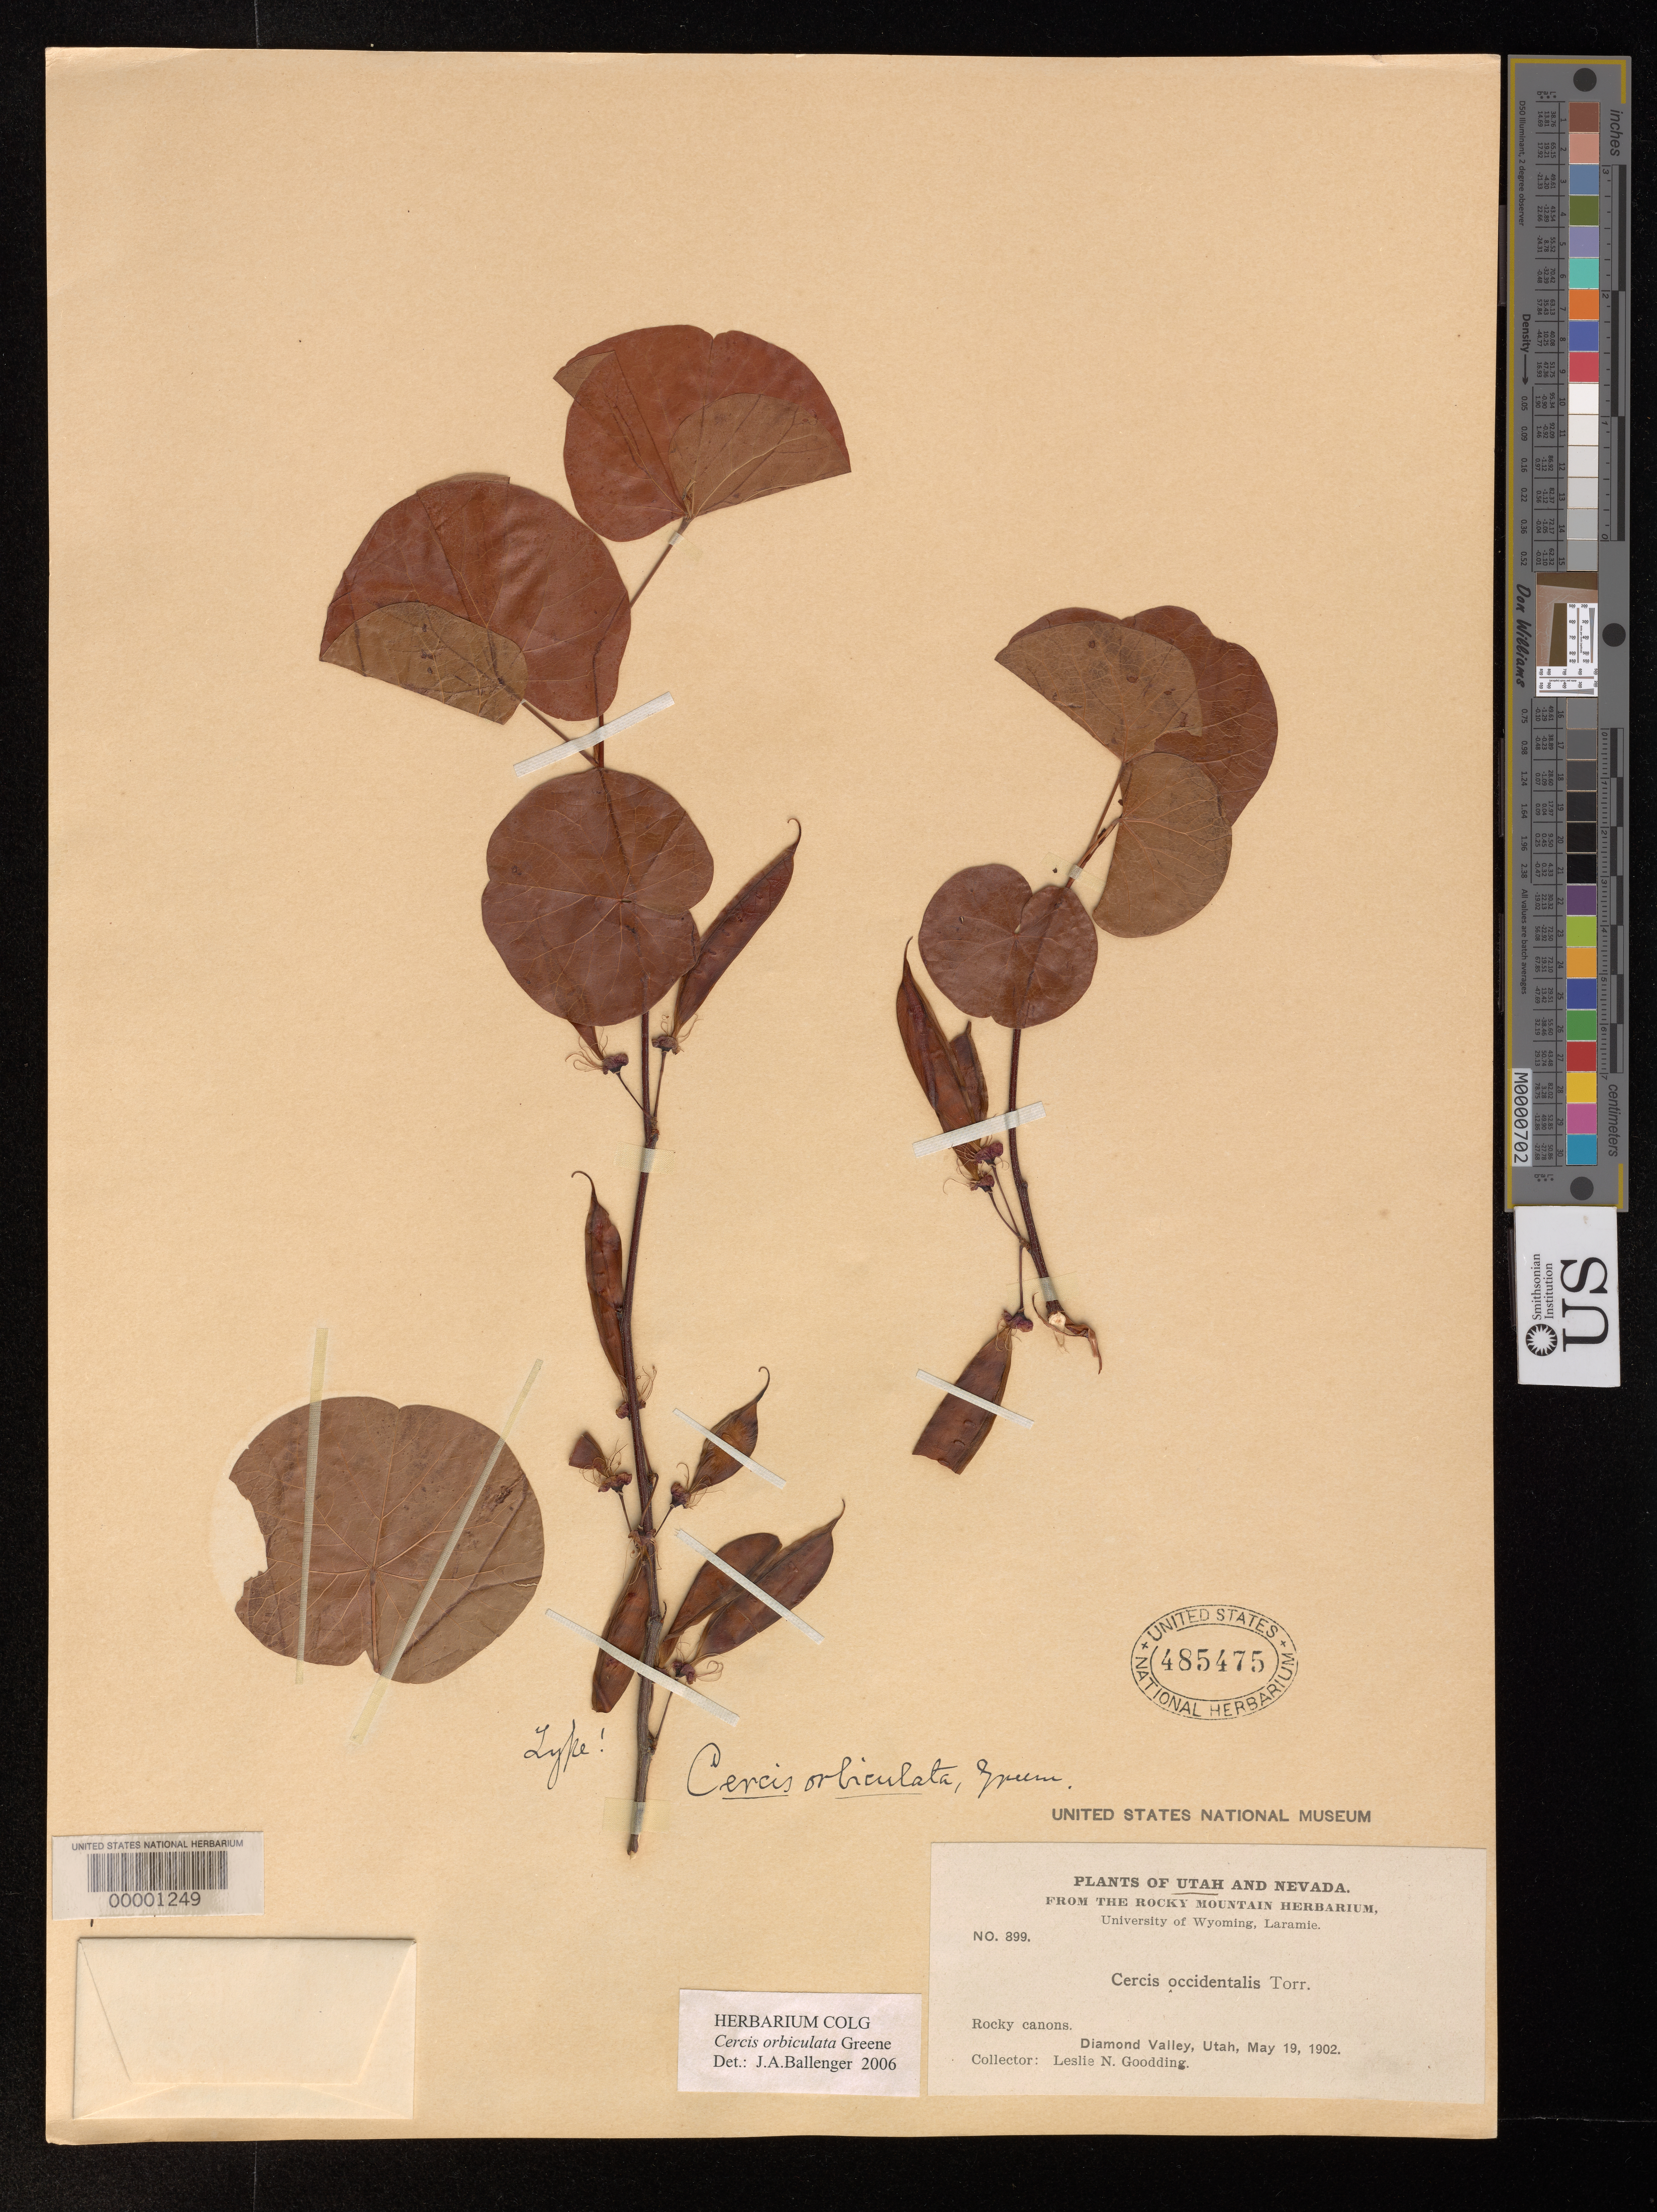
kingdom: Plantae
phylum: Tracheophyta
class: Magnoliopsida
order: Fabales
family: Fabaceae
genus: Cercis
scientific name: Cercis orbiculata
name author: Greene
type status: Holotype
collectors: L. N. Goodding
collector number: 899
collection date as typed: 19 May 1902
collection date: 1902-05-19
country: United States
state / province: Utah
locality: Diamond Valley.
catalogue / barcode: US 485475